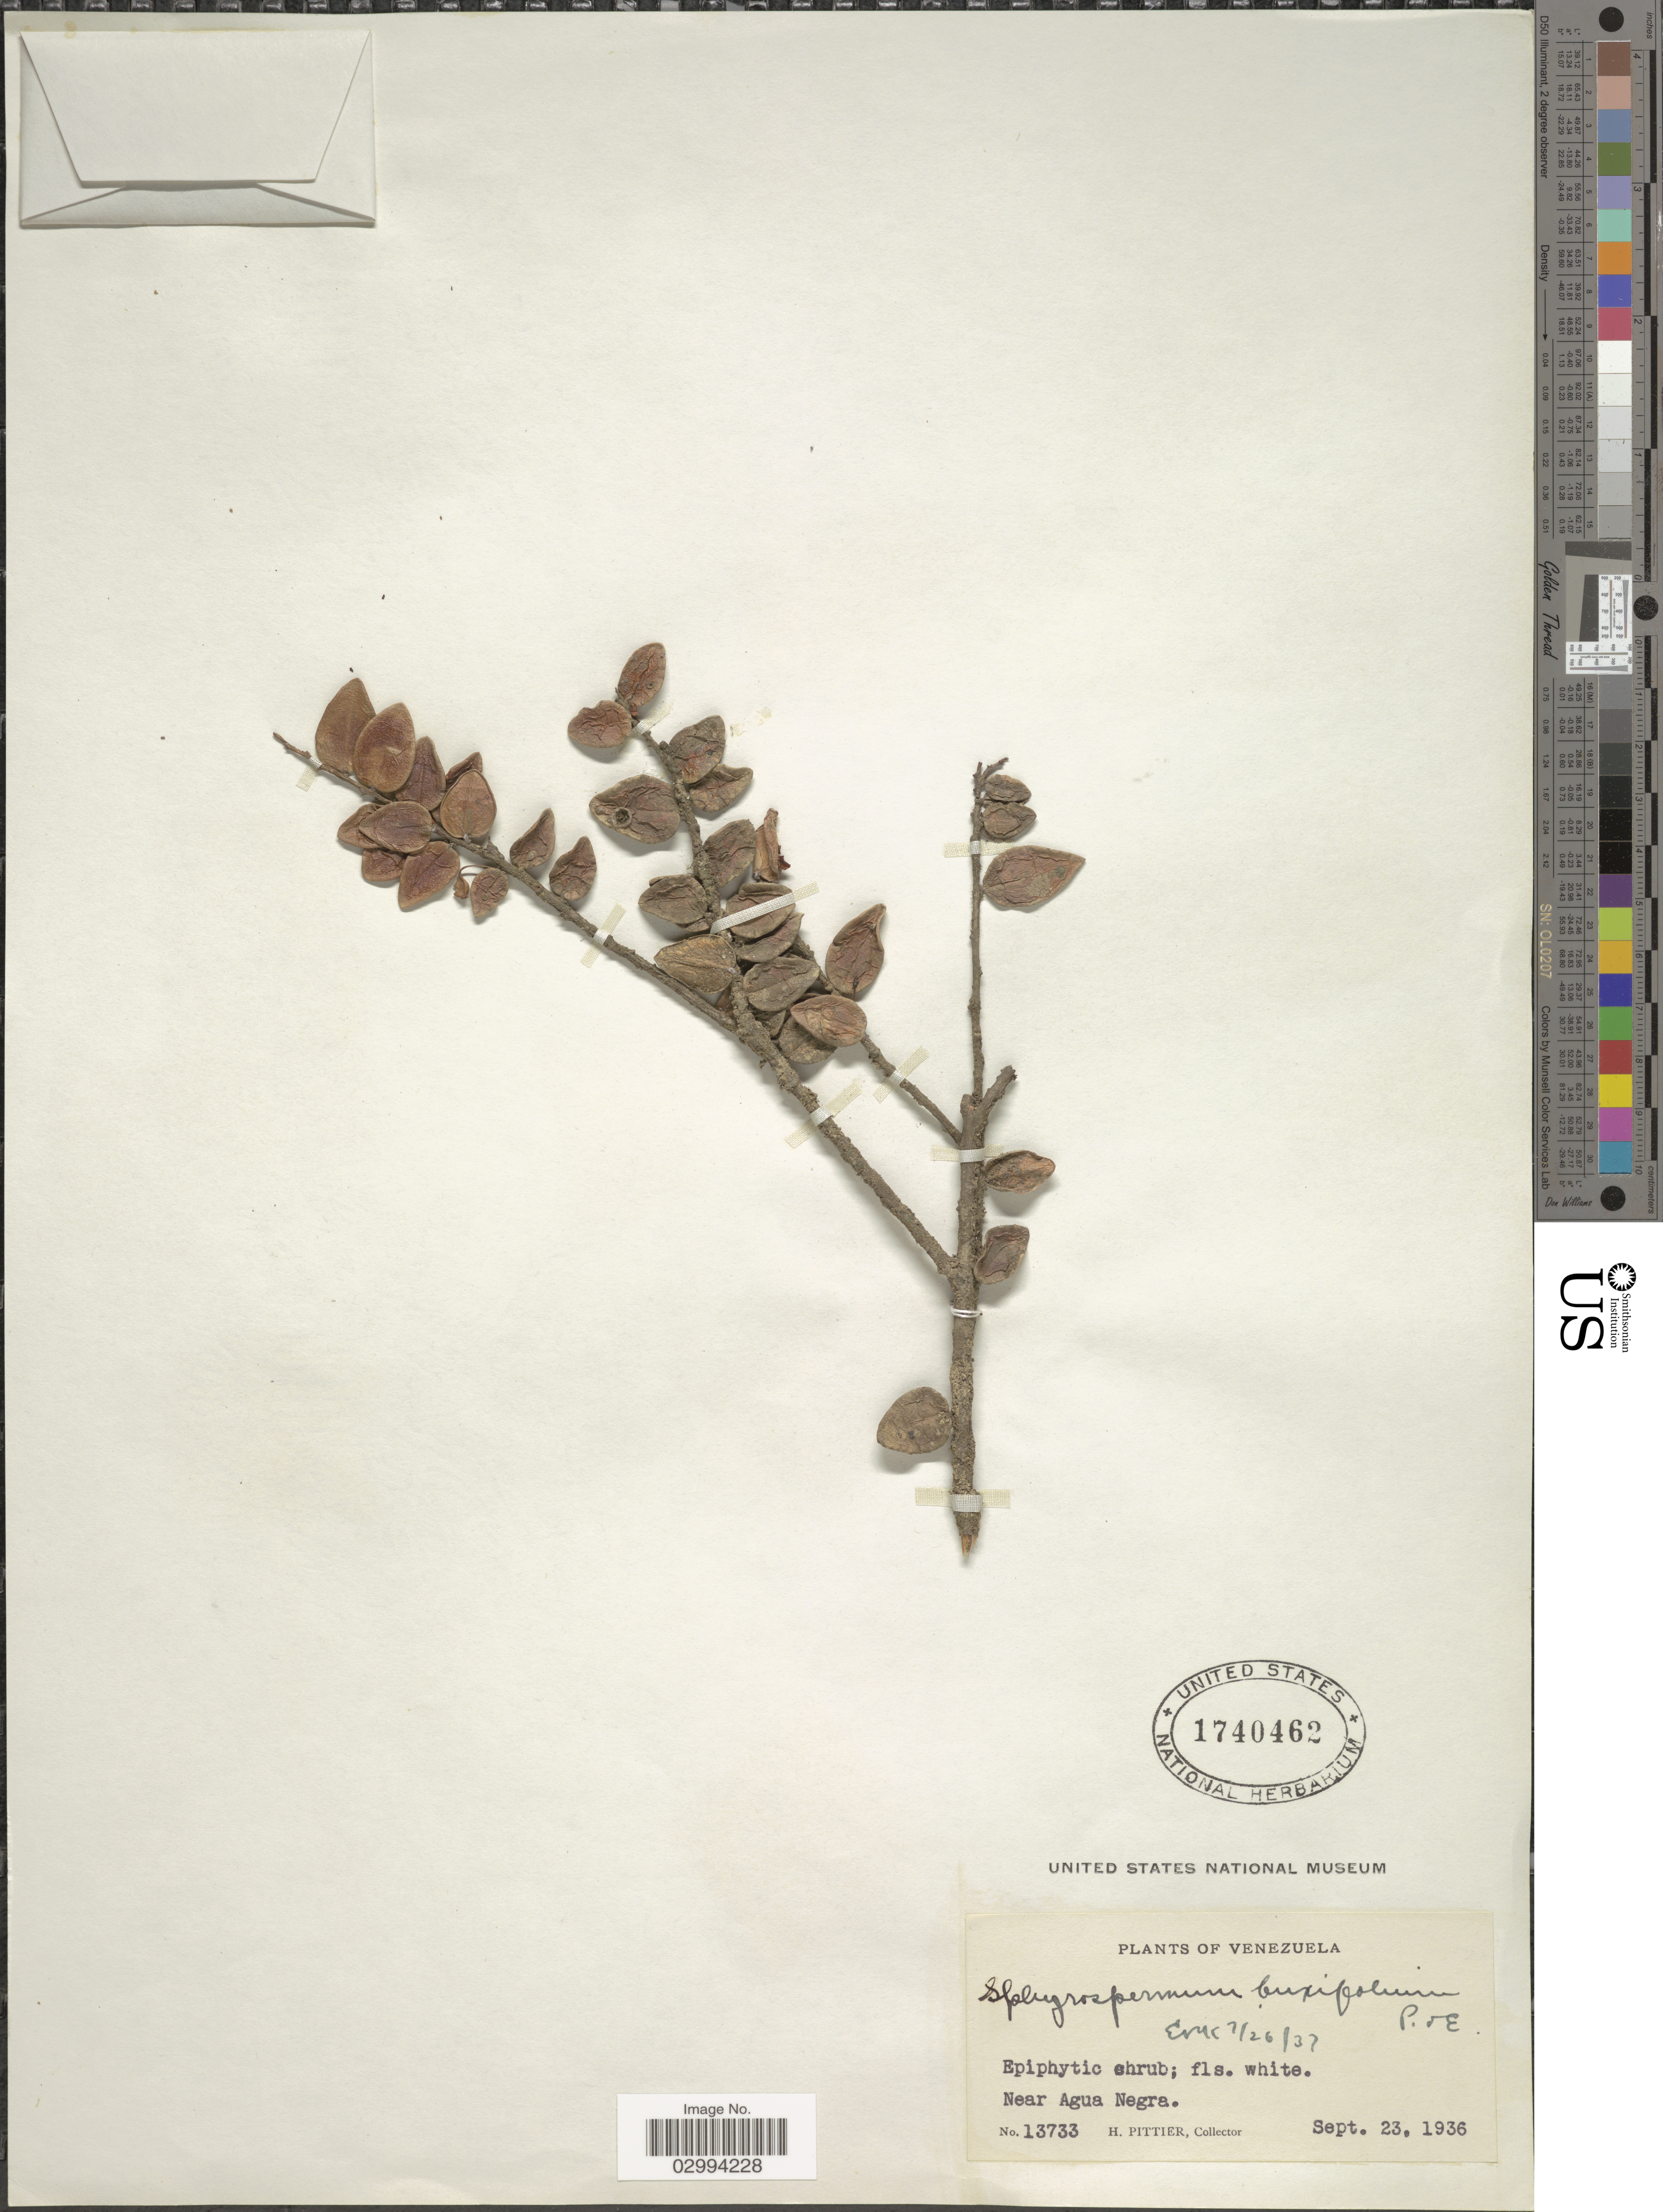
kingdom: Plantae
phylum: Tracheophyta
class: Magnoliopsida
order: Ericales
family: Ericaceae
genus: Sphyrospermum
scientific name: Sphyrospermum buxifolium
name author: Poepp. & Endl.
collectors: H. F. Pittier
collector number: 13733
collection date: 1936-09-23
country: Venezuela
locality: Near Agua Negra.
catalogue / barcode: US 1740462